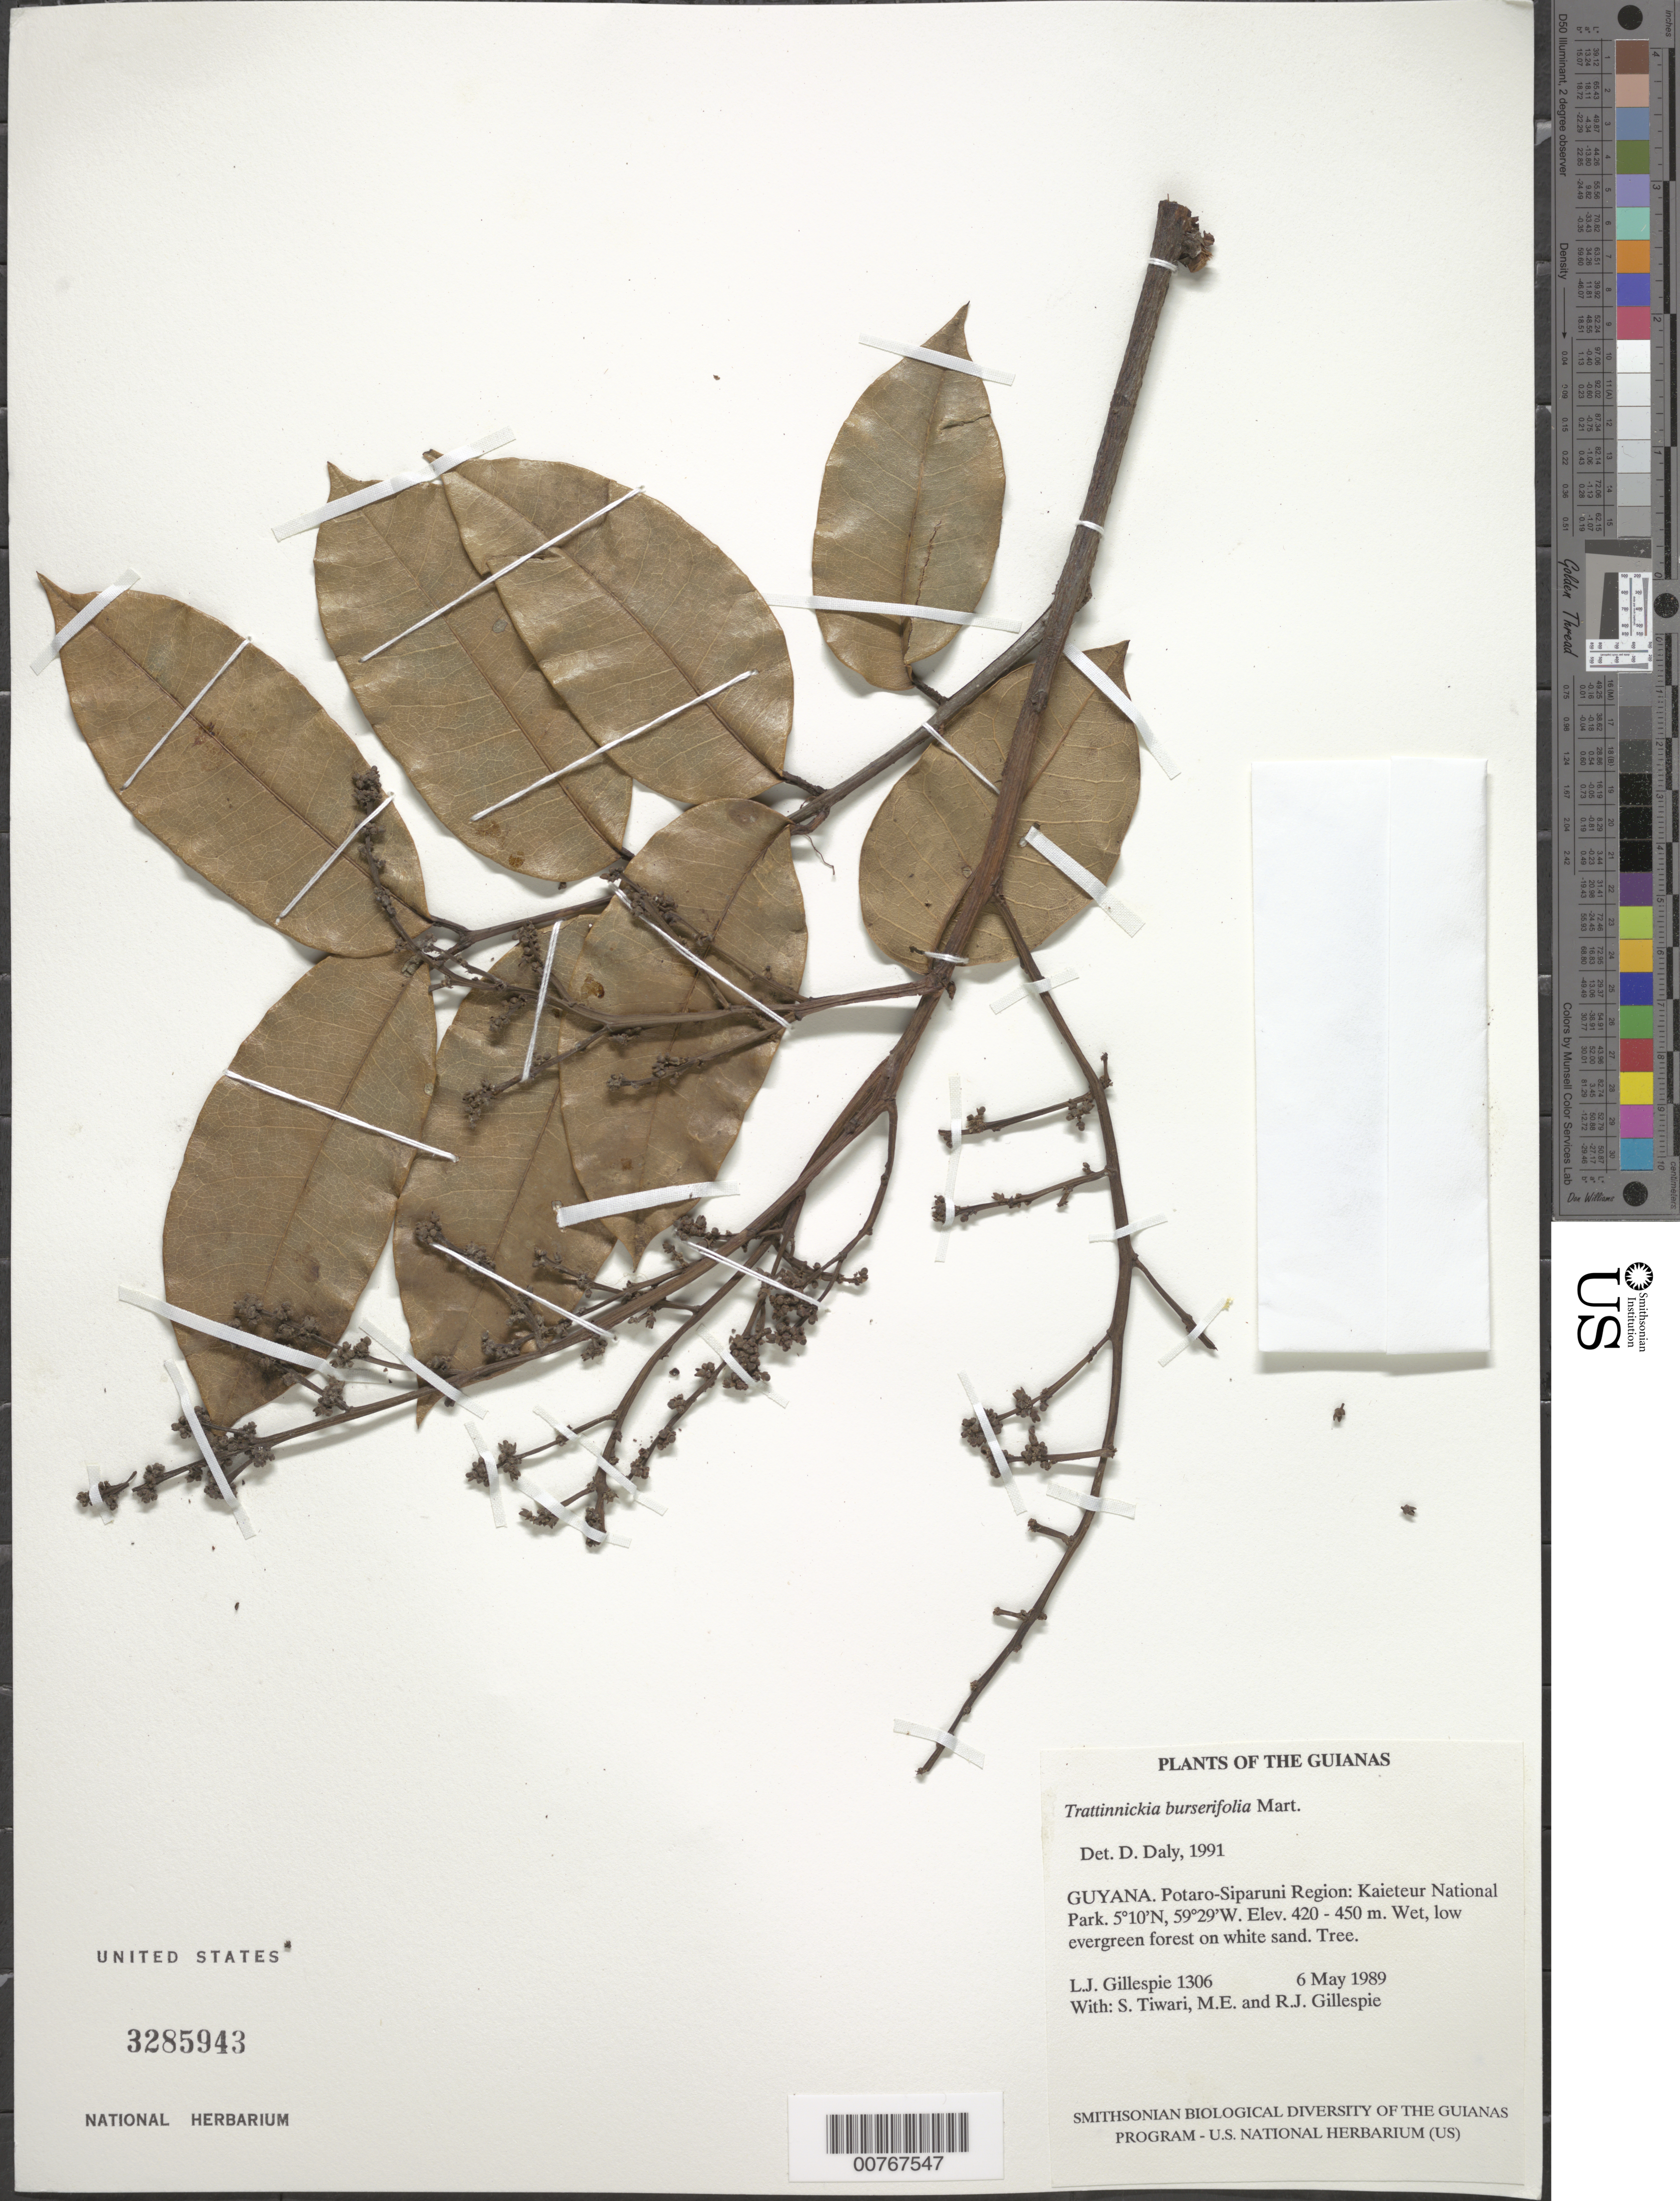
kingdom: Plantae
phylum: Tracheophyta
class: Magnoliopsida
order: Sapindales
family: Burseraceae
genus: Trattinnickia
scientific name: Trattinnickia burserifolia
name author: Mart.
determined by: Daly, D. C.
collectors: L. J. Gillespie, S. Tiwari, M. Gillespie & R. Gillespie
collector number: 1306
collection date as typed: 6 May 1989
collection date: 1989-05-06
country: Guyana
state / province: Potaro-Siparuni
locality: Kaieteur National Park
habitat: Wet, low evergreen forest on white sand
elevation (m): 420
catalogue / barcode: US 3285943